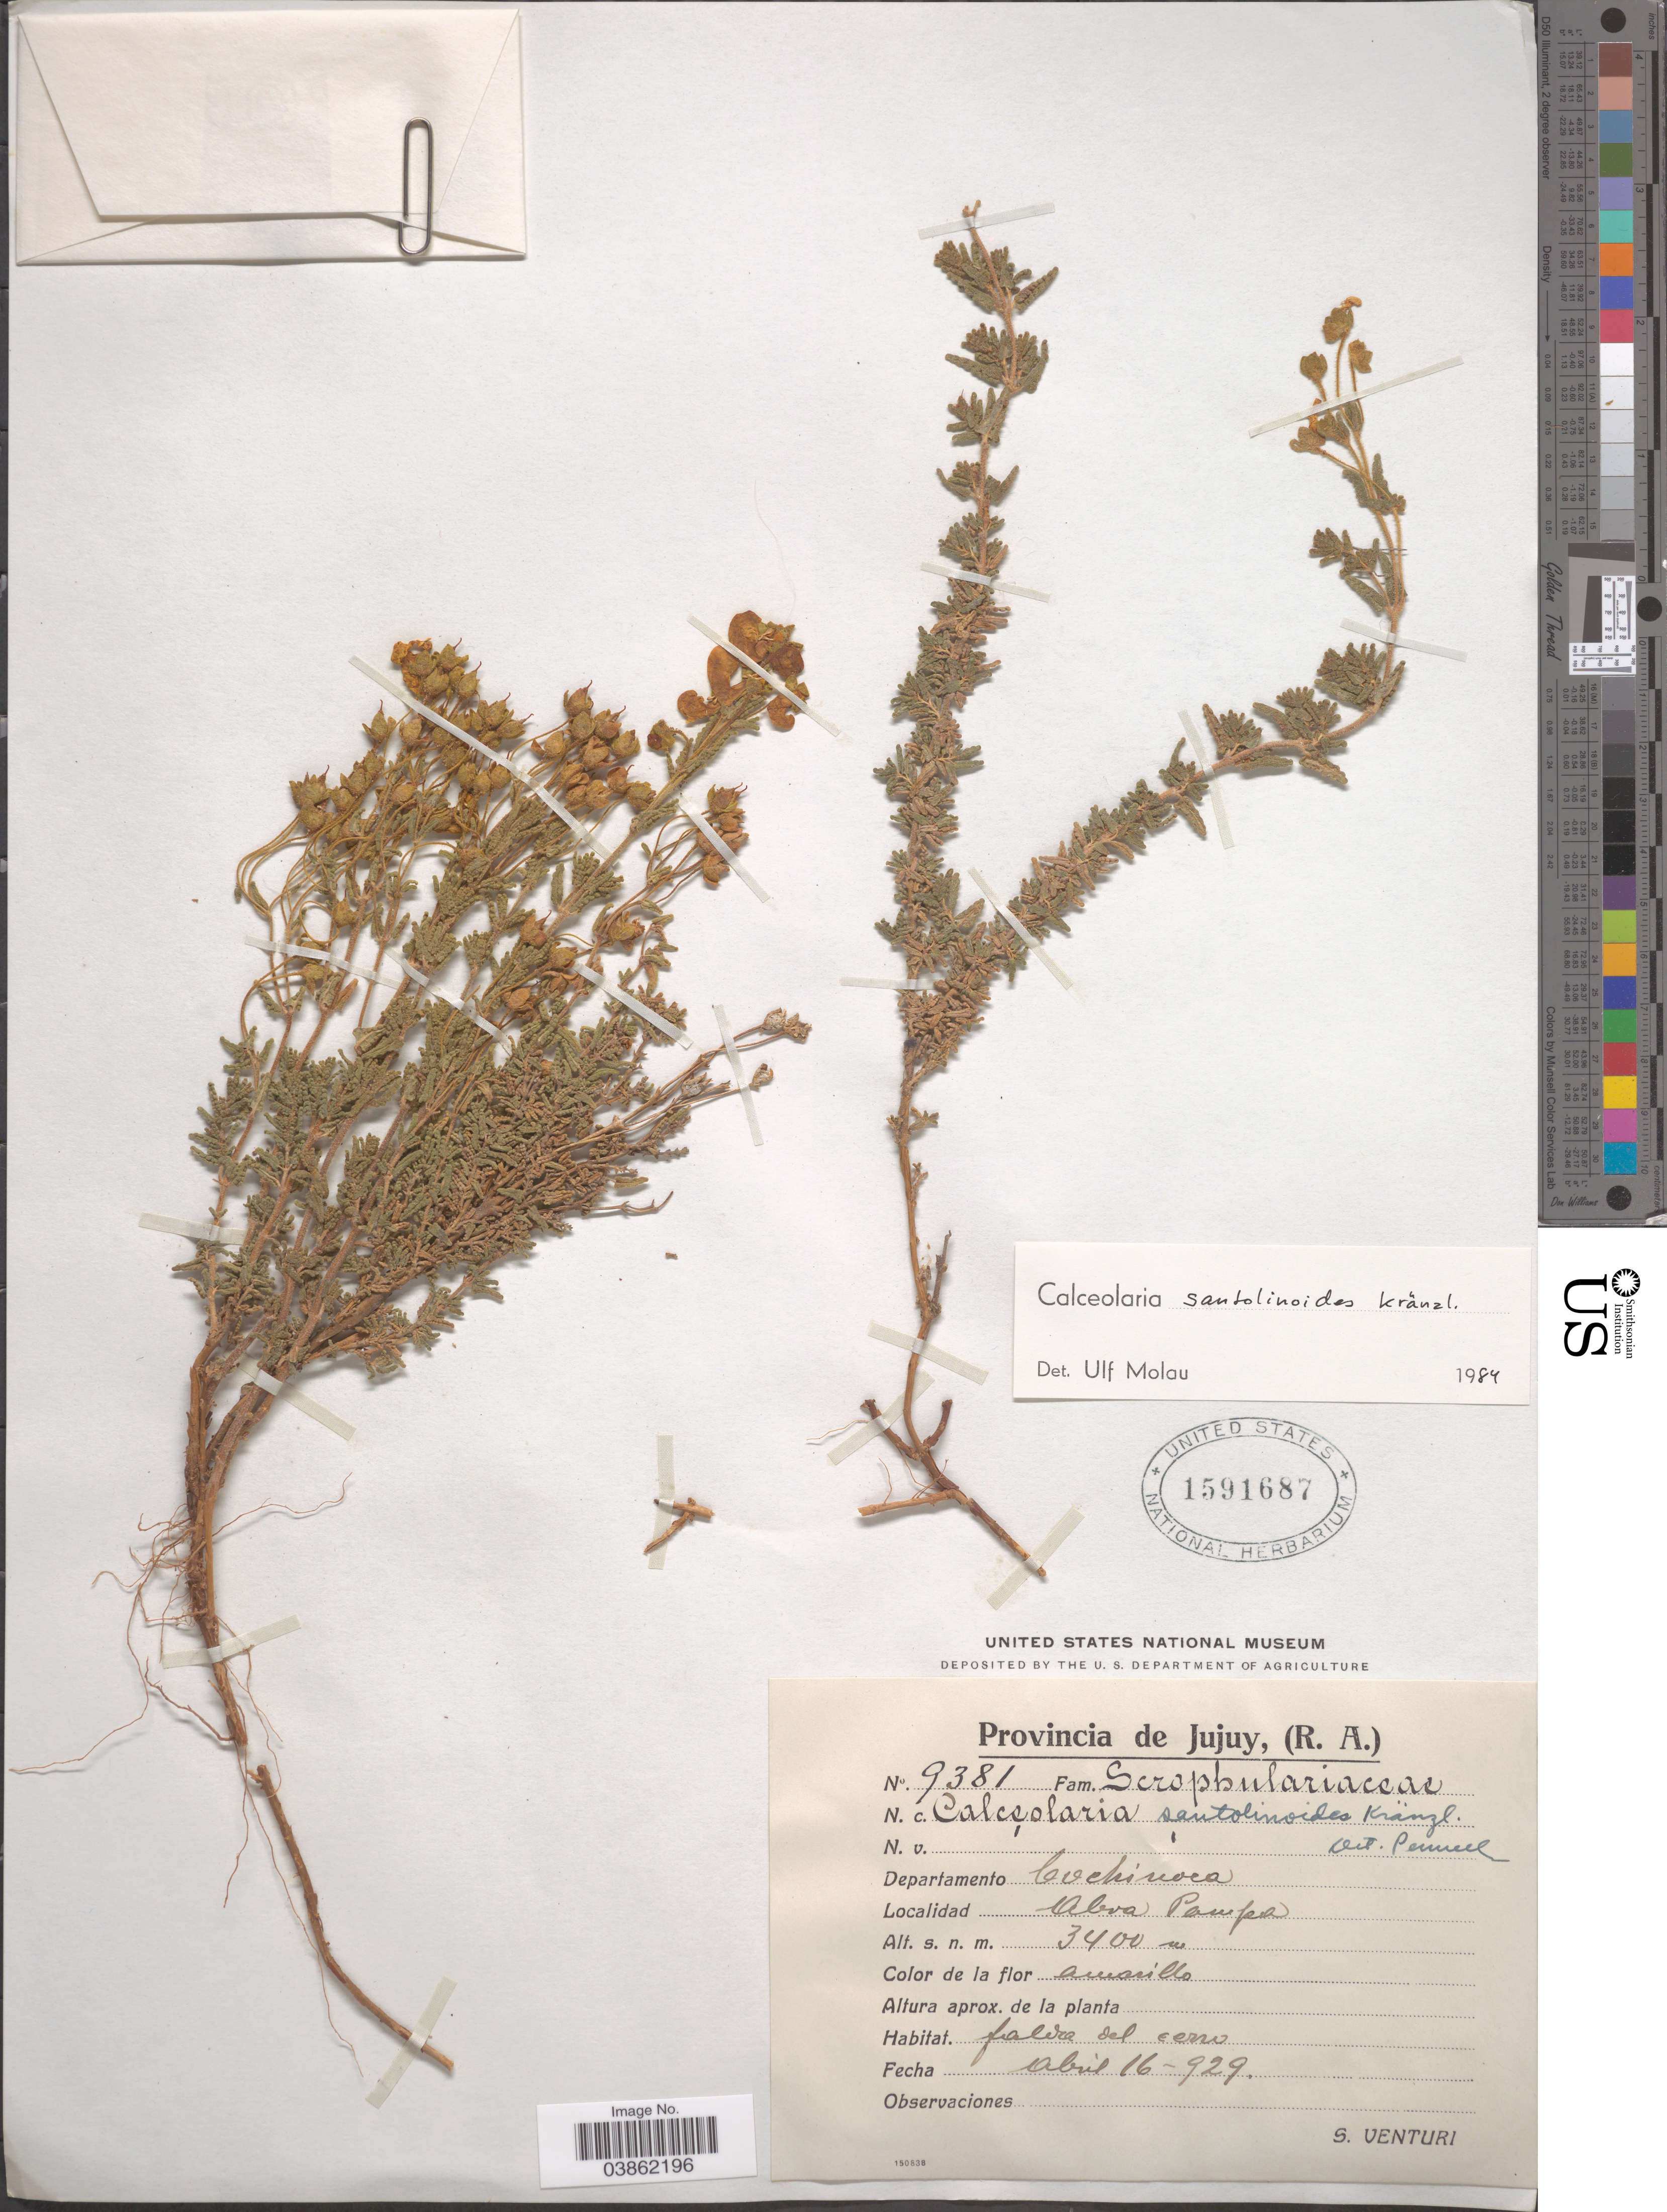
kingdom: Plantae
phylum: Tracheophyta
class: Magnoliopsida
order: Lamiales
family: Calceolariaceae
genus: Calceolaria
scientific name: Calceolaria santolinoides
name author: Kraenzl.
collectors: S. Venturi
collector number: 9381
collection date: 1929-04-16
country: Argentina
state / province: Jujuy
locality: Departamento Cochinoca. Abra Pampa.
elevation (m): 3400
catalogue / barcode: US 1591687